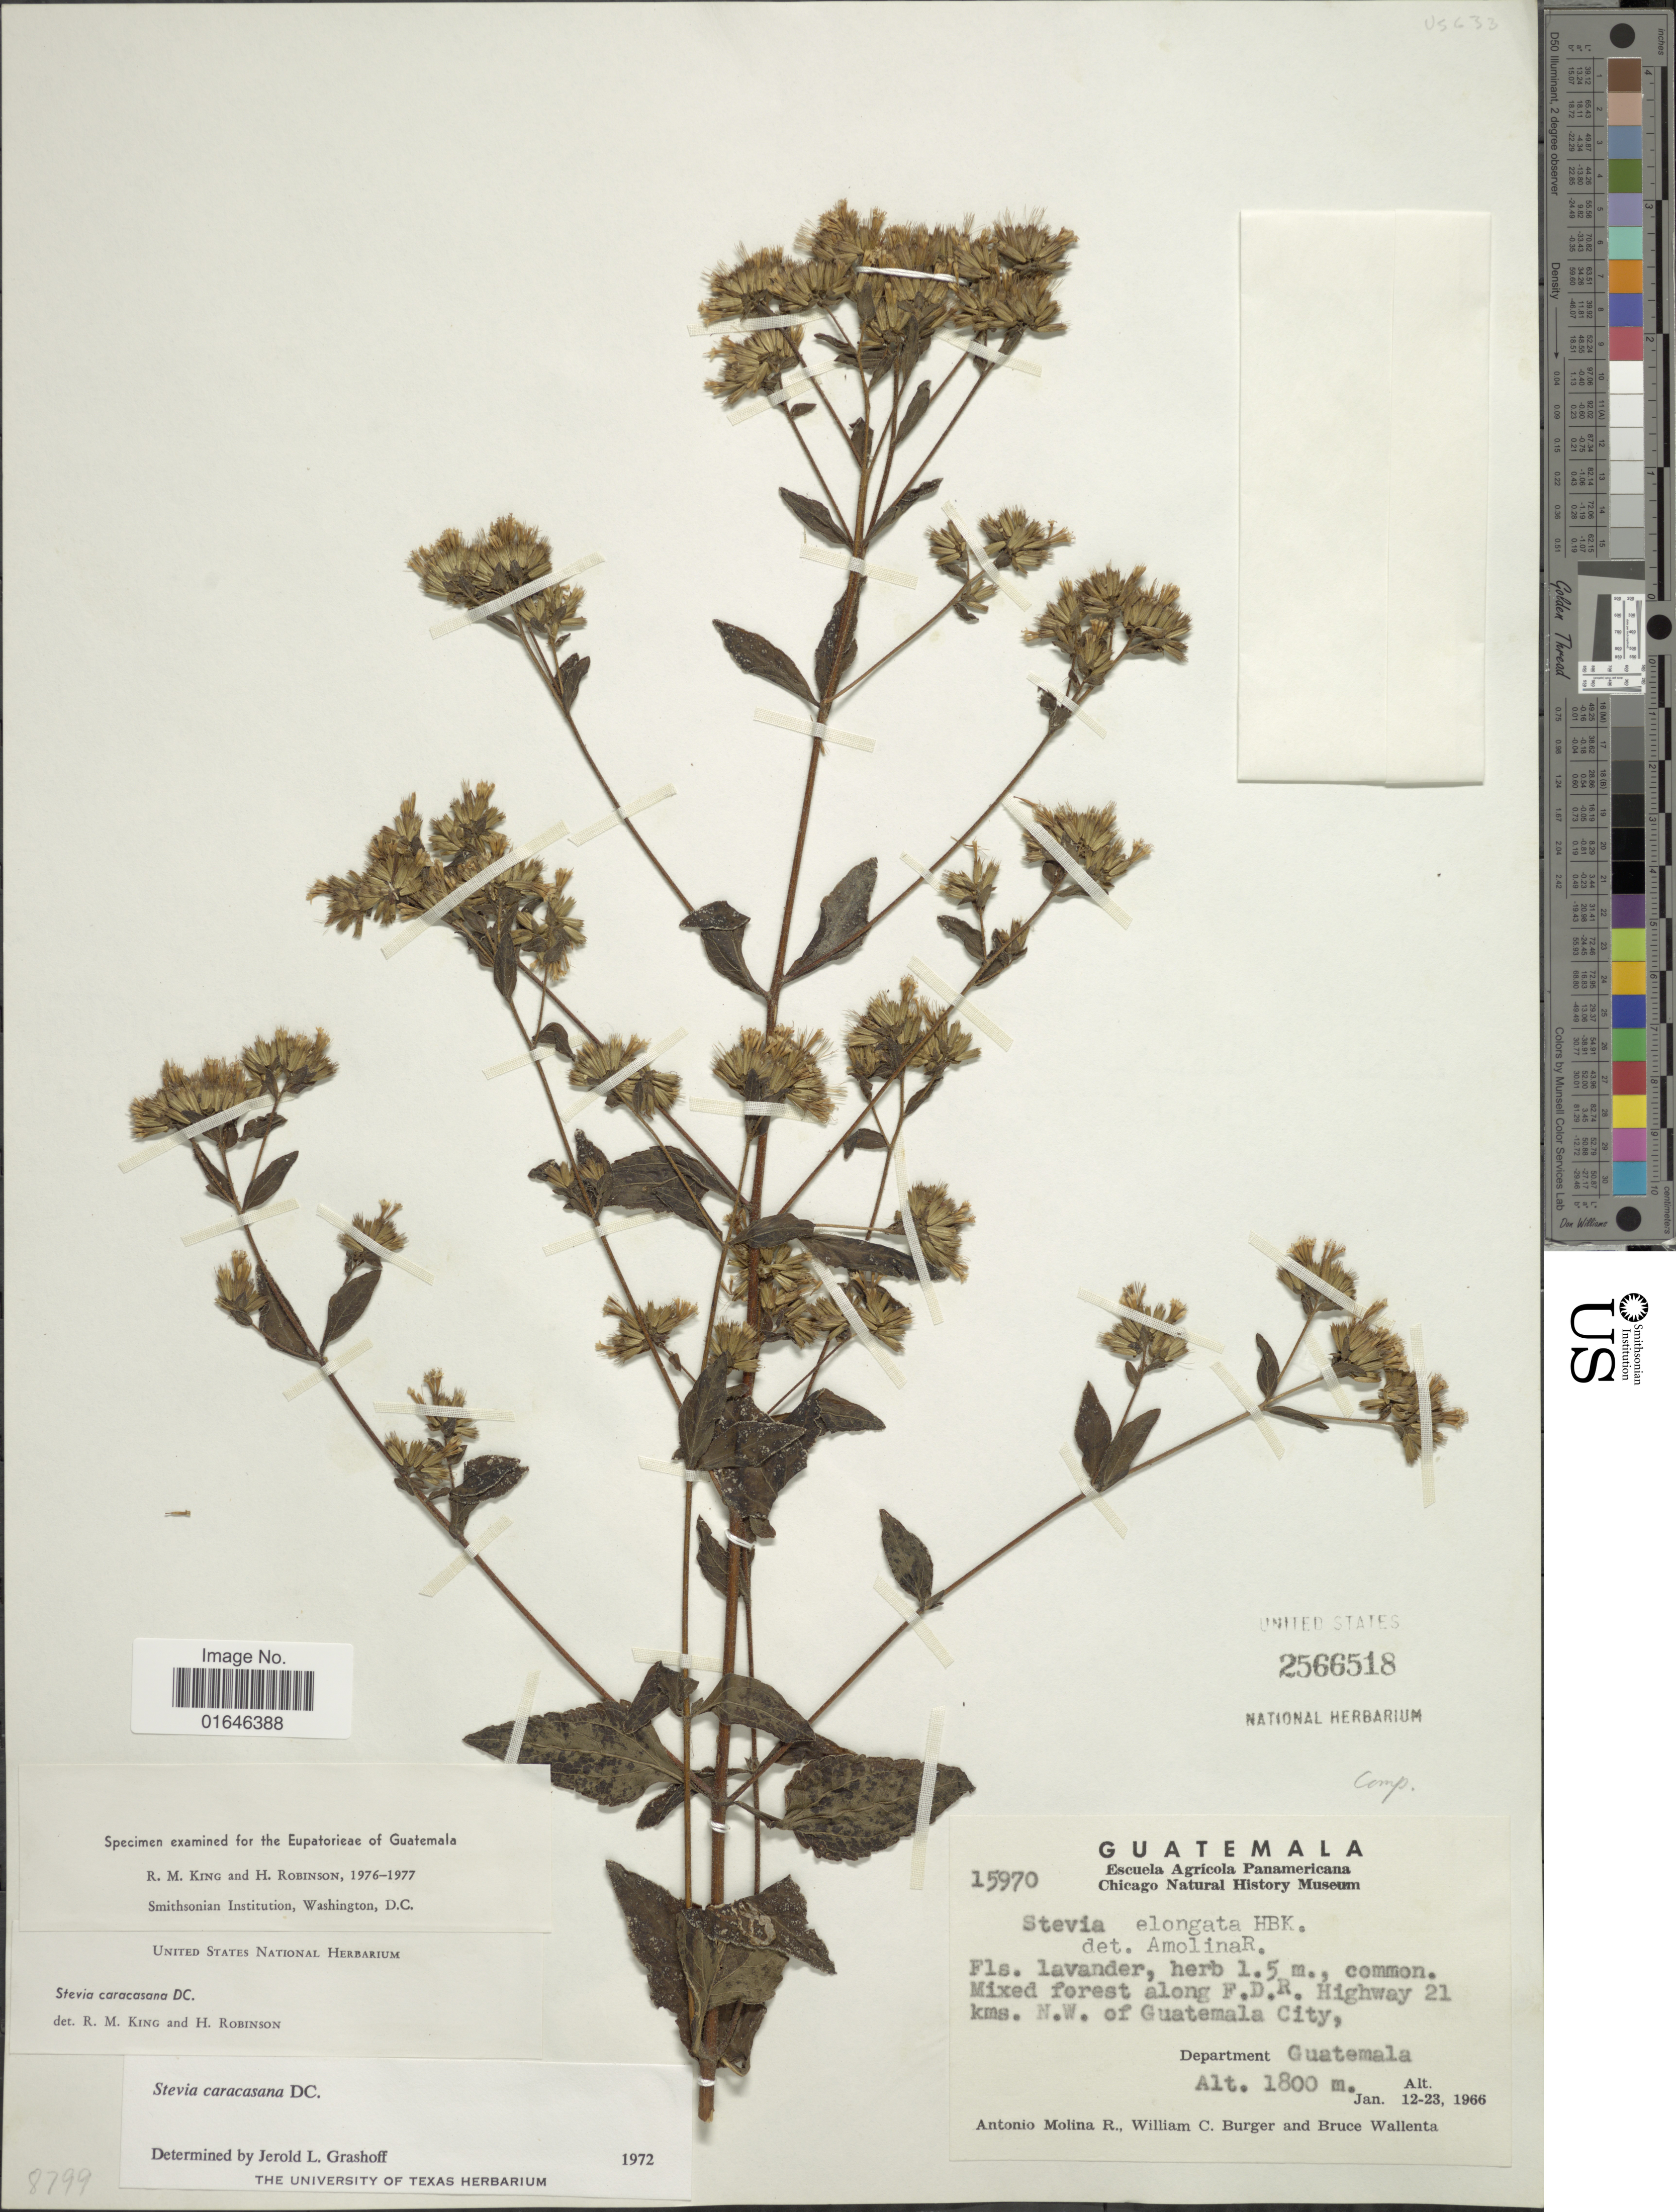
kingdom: Plantae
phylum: Tracheophyta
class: Magnoliopsida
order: Asterales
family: Asteraceae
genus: Stevia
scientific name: Stevia caracasana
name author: DC.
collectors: A. Molina R., W. Burger & B. Wallenta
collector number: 15970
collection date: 1966-01-12/1966-01-23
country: Guatemala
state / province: Guatemala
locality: Mixed forest along F.D.R. Highway 21 kms. N.W. of Guatemala City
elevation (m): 1800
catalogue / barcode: US 2566518